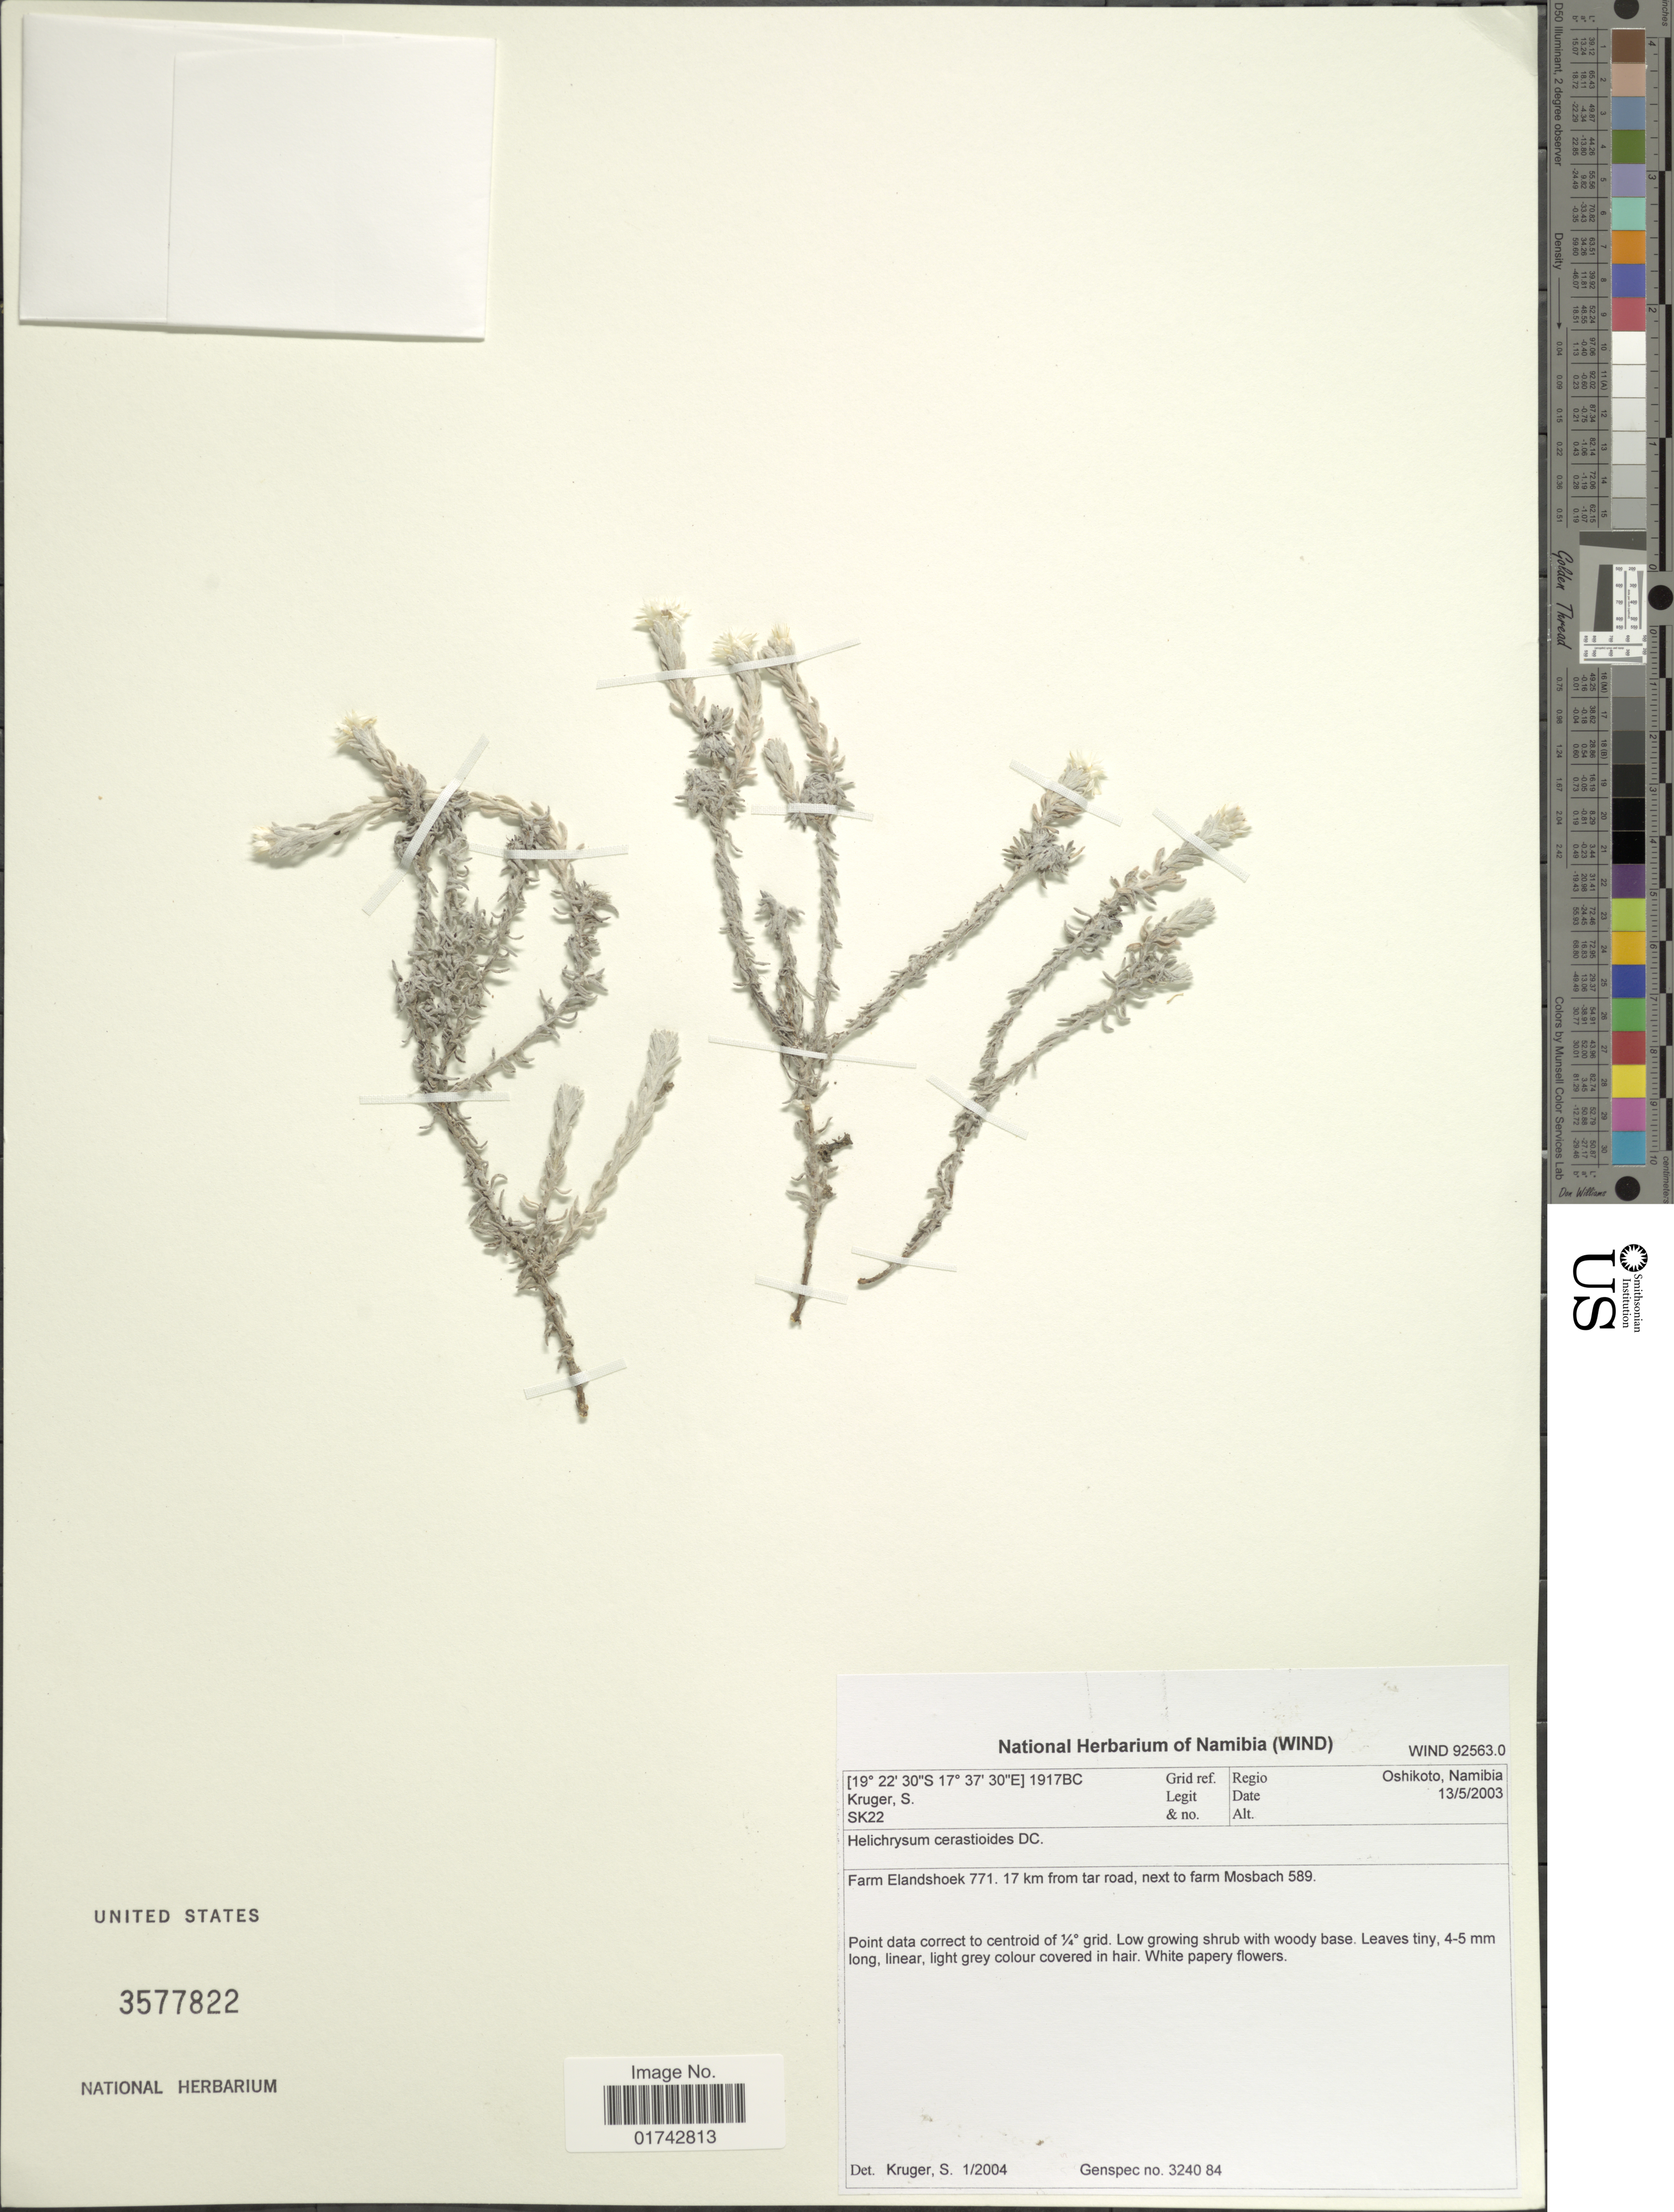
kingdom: Plantae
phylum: Tracheophyta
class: Magnoliopsida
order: Asterales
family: Asteraceae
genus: Helichrysum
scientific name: Helichrysum cerastioides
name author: DC.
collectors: S. Kruger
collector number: SK22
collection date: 2003-05-13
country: Namibia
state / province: Oshikoto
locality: Farm Elandshoek 771. 17 km from tar road, next to farm Mosbach 589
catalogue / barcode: US 3577822